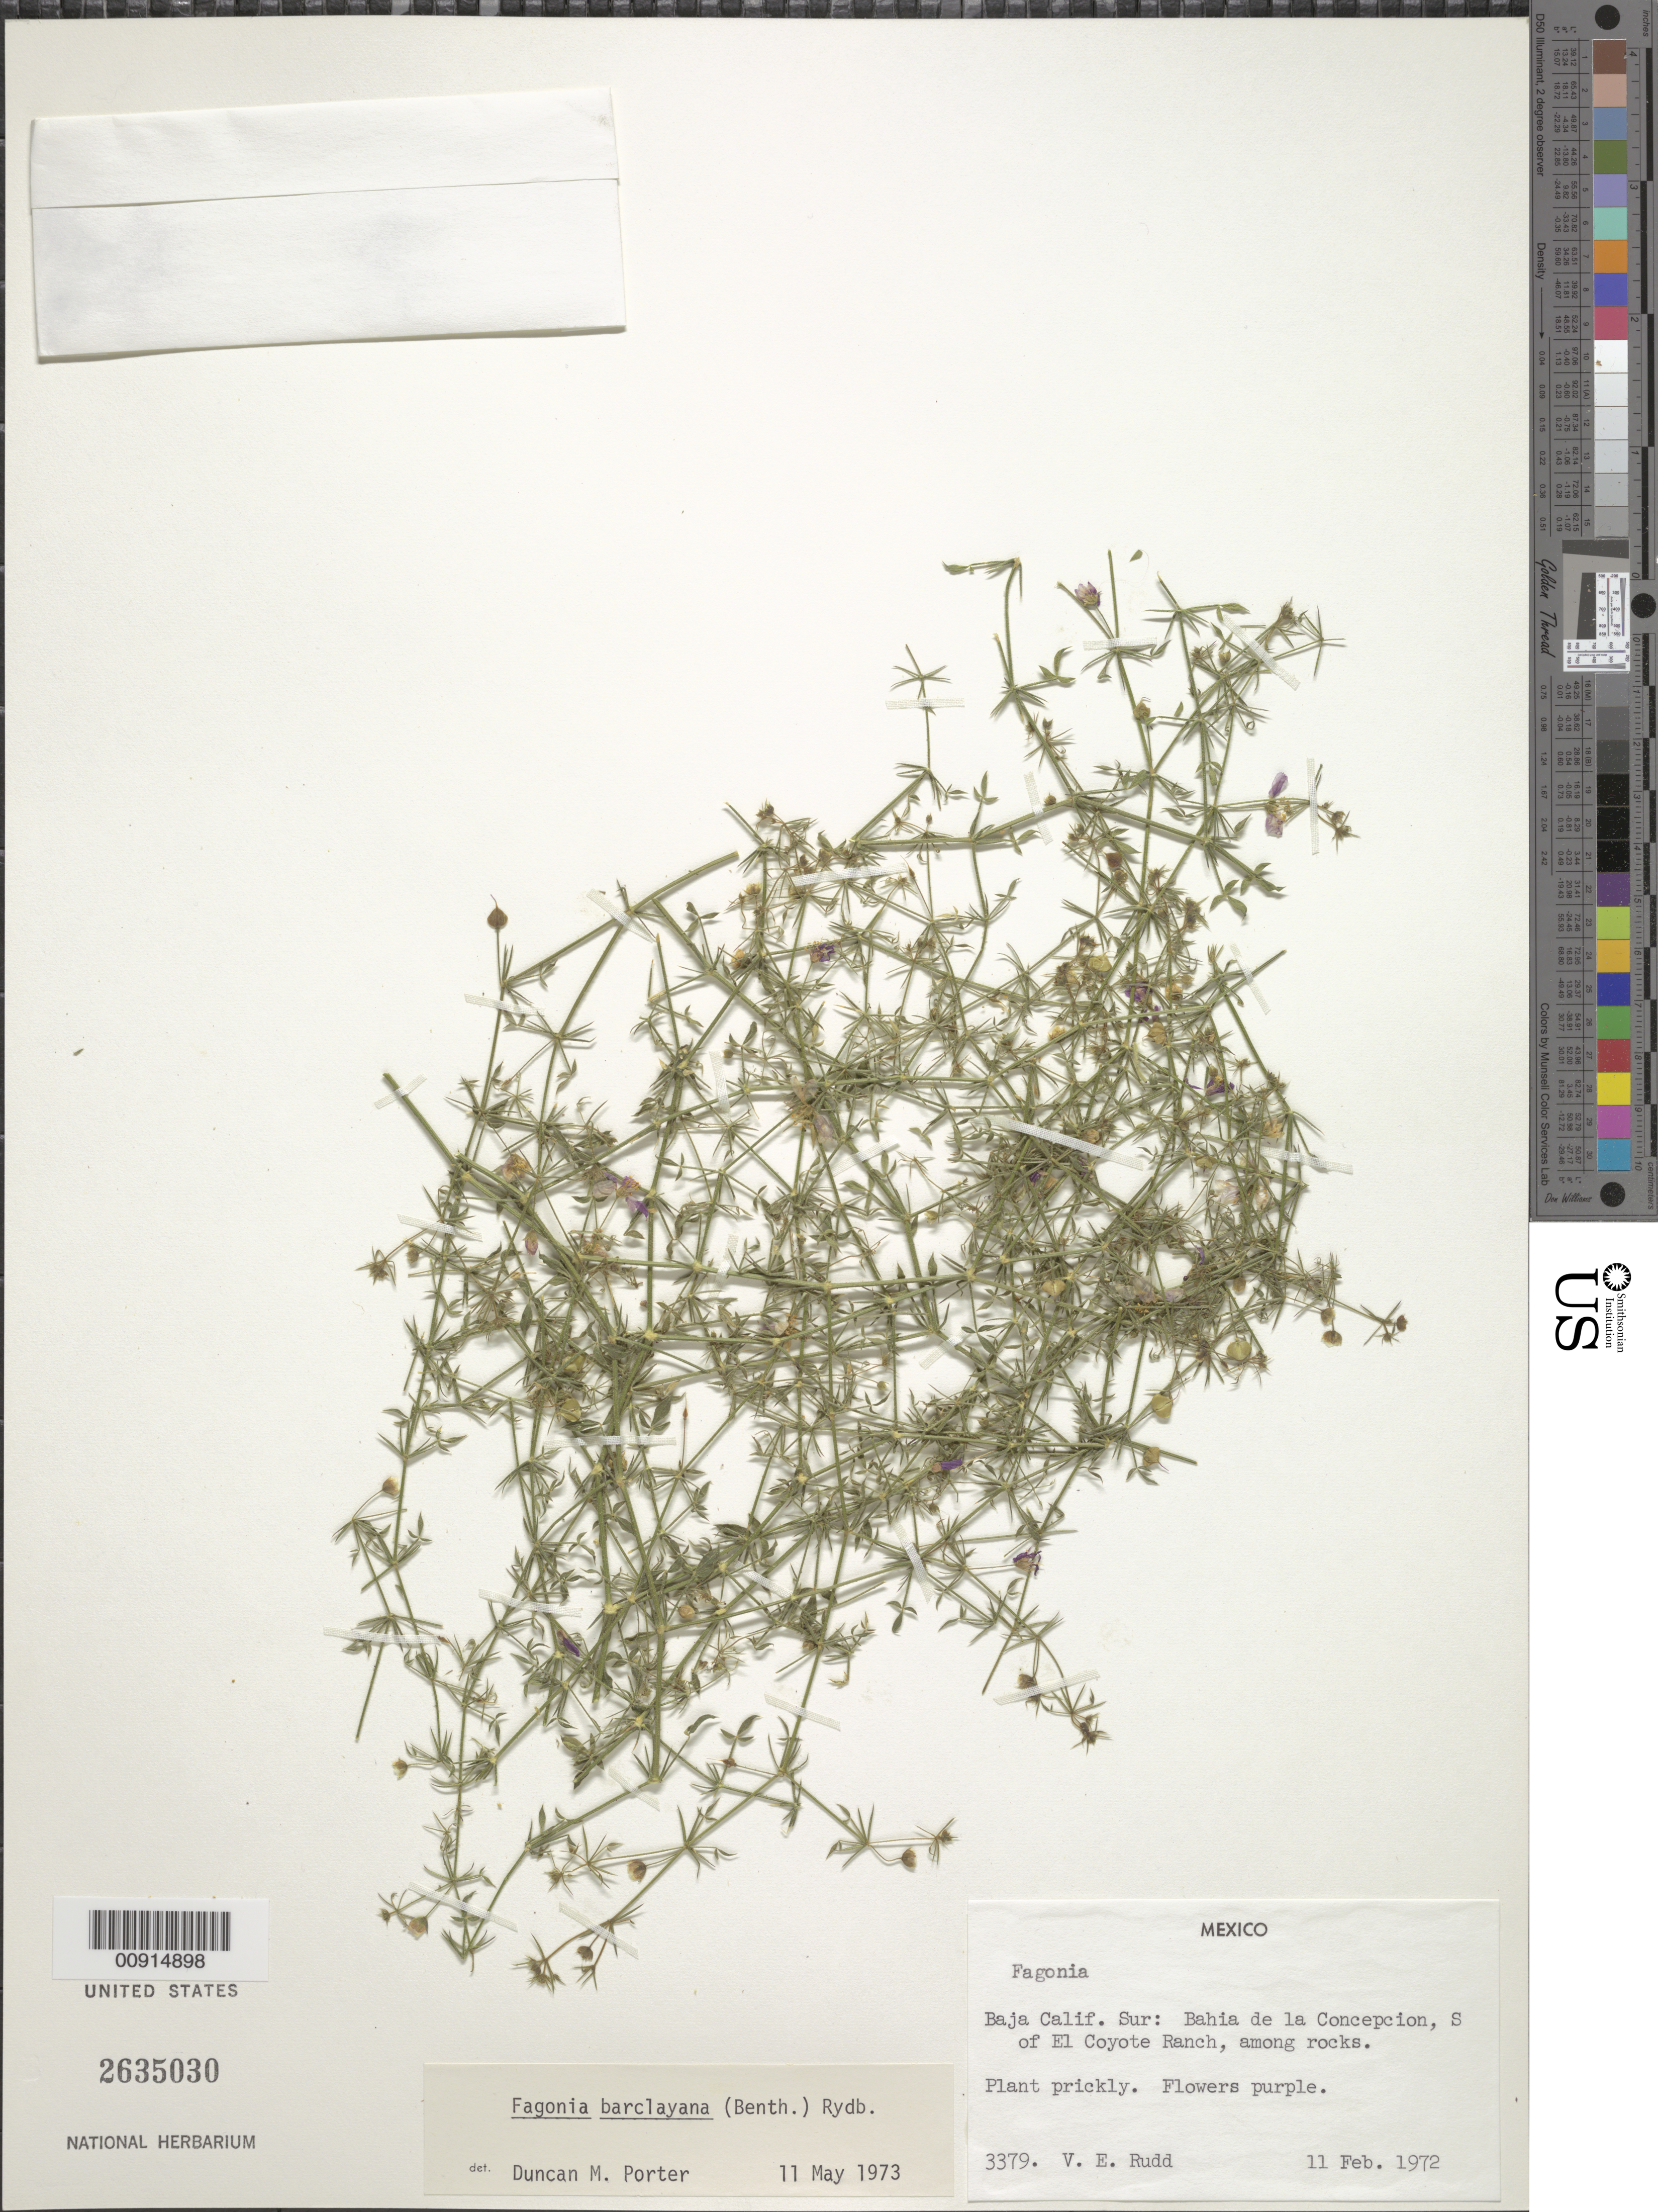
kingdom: Plantae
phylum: Tracheophyta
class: Magnoliopsida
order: Zygophyllales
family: Zygophyllaceae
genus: Fagonia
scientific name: Fagonia barclayana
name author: (Benth.) Rydb.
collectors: V. E. Rudd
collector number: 3379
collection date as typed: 11 Feb 1972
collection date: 1972-02-11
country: Mexico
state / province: Baja California Sur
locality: Baja California Sur: Bahía de la Concepción, S of El Coyote Ranch.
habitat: Among rocks.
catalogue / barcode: US 2635030